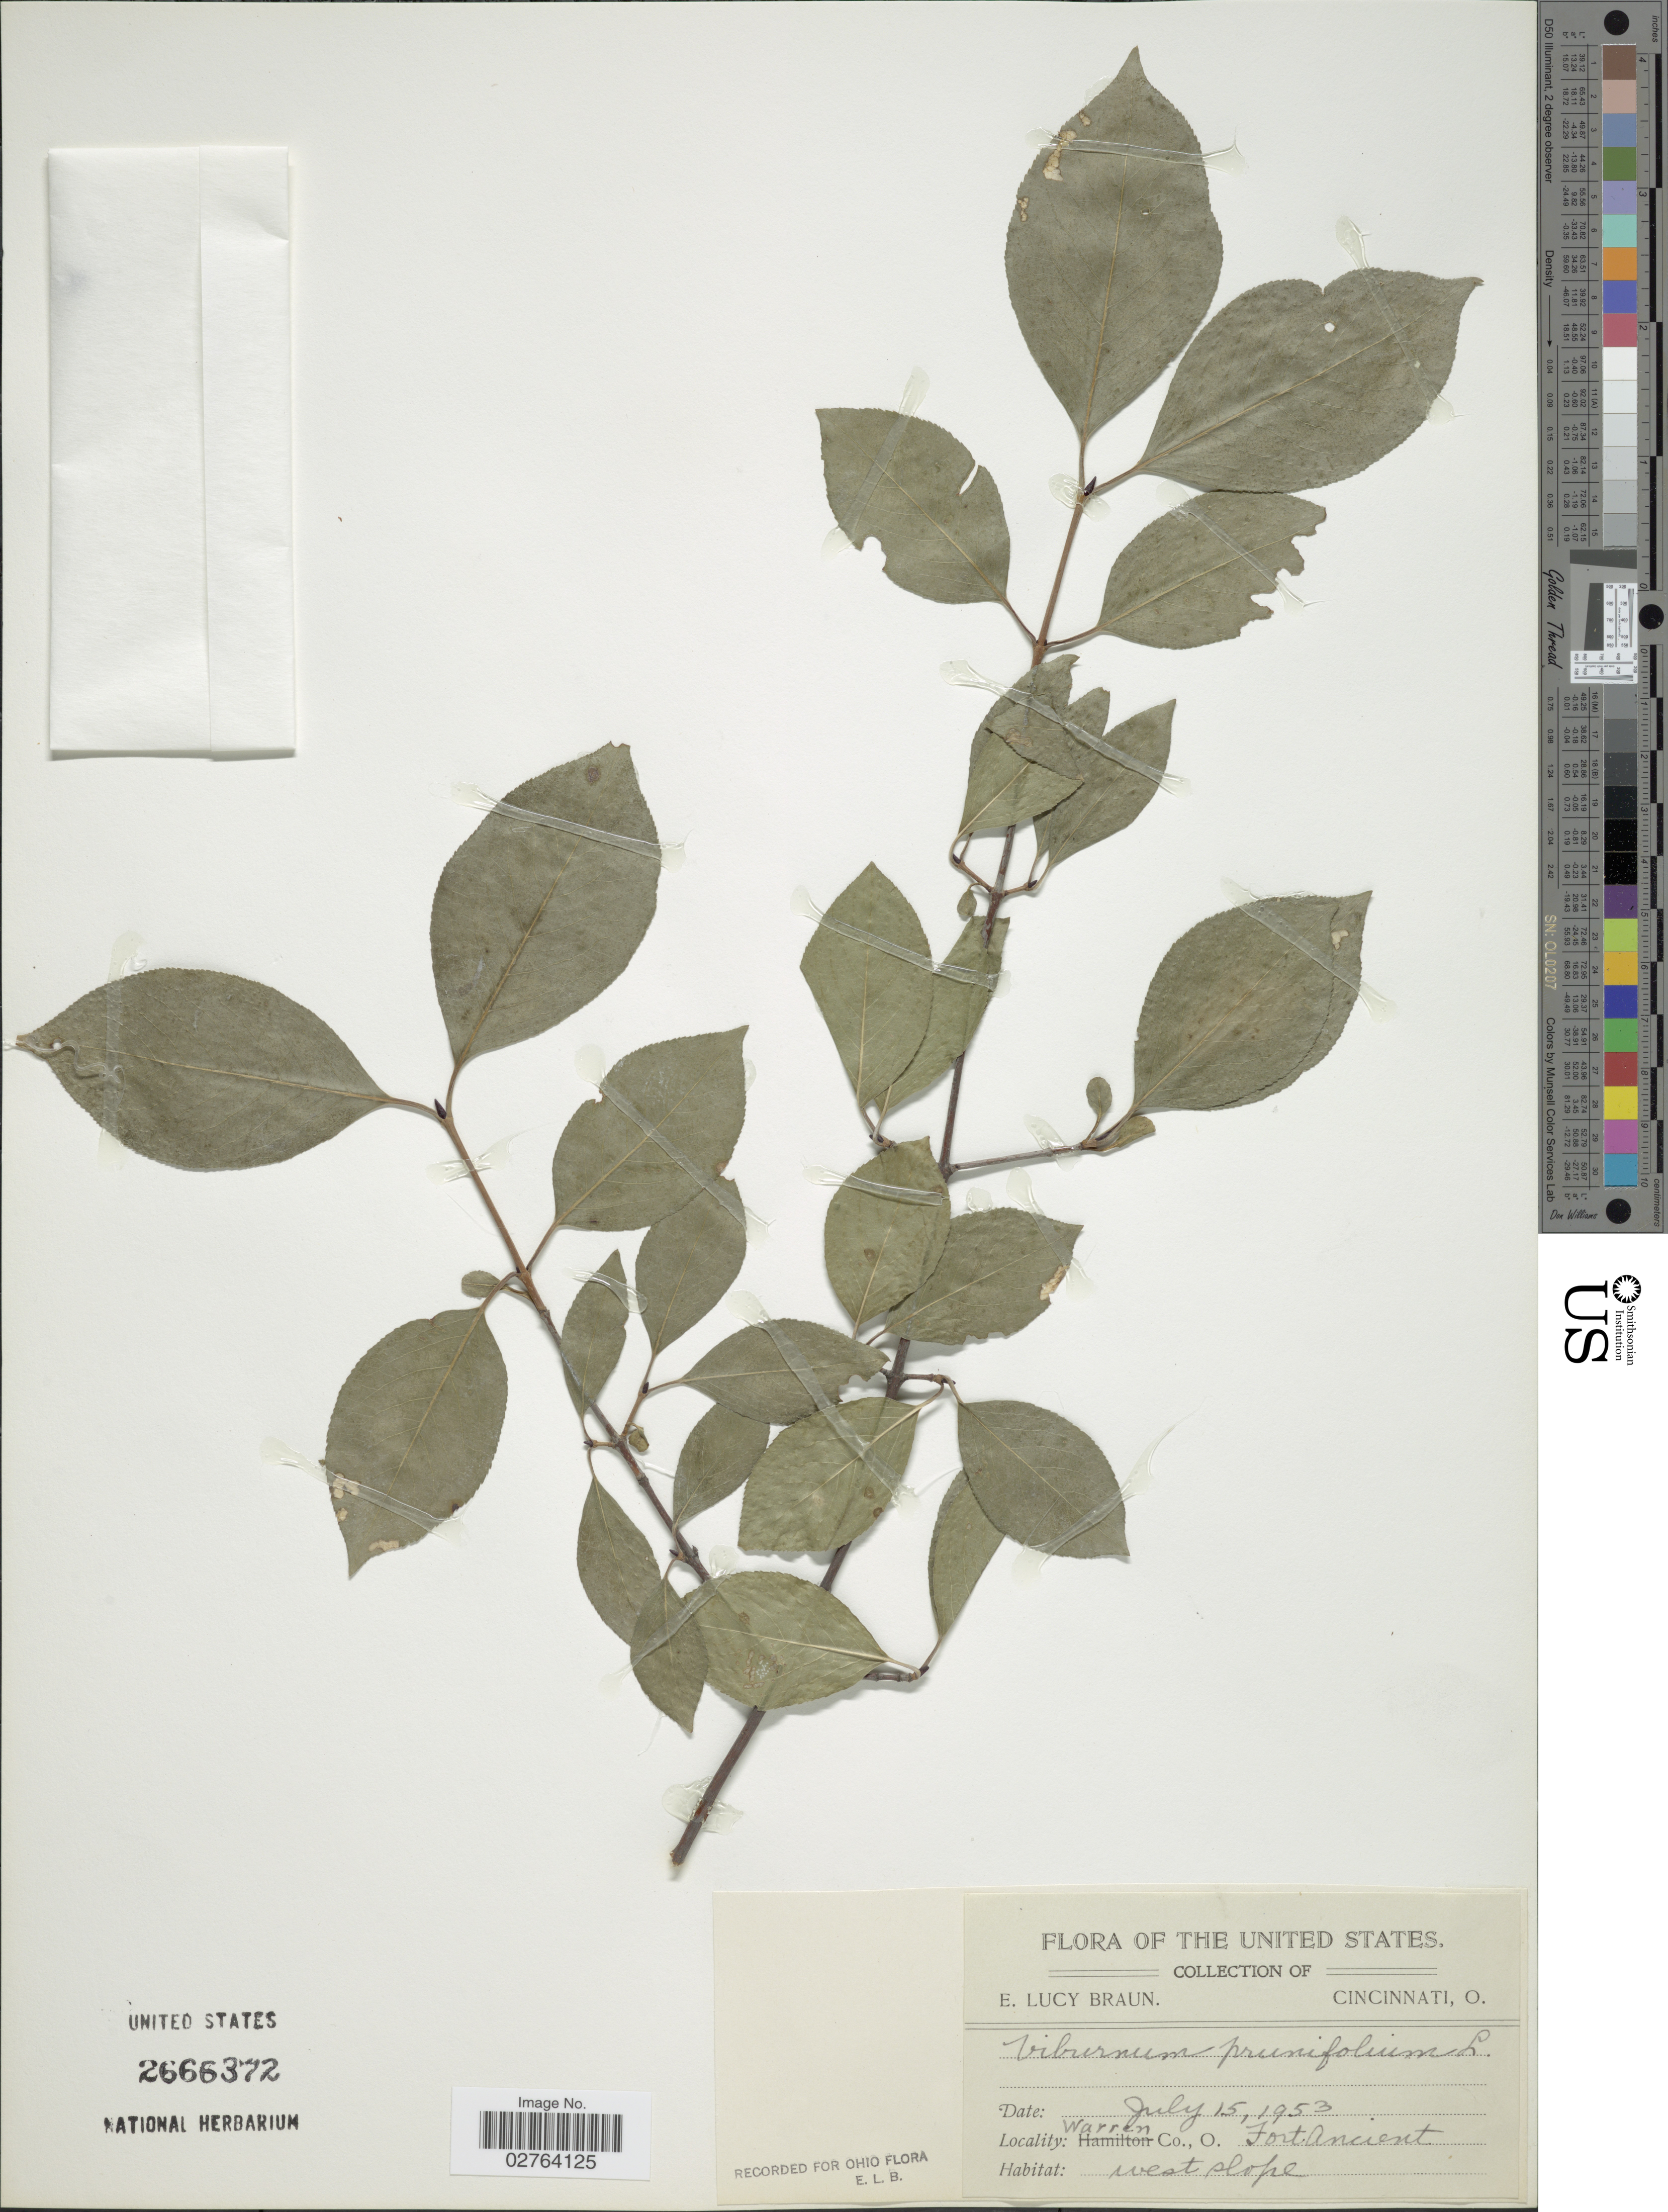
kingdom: Plantae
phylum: Tracheophyta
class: Magnoliopsida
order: Dipsacales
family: Viburnaceae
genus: Viburnum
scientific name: Viburnum prunifolium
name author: L.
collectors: E. L. Braun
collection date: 1953-07-15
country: United States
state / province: Ohio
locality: Warren Co., O. Fort Ancient west slope.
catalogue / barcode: US 2666372